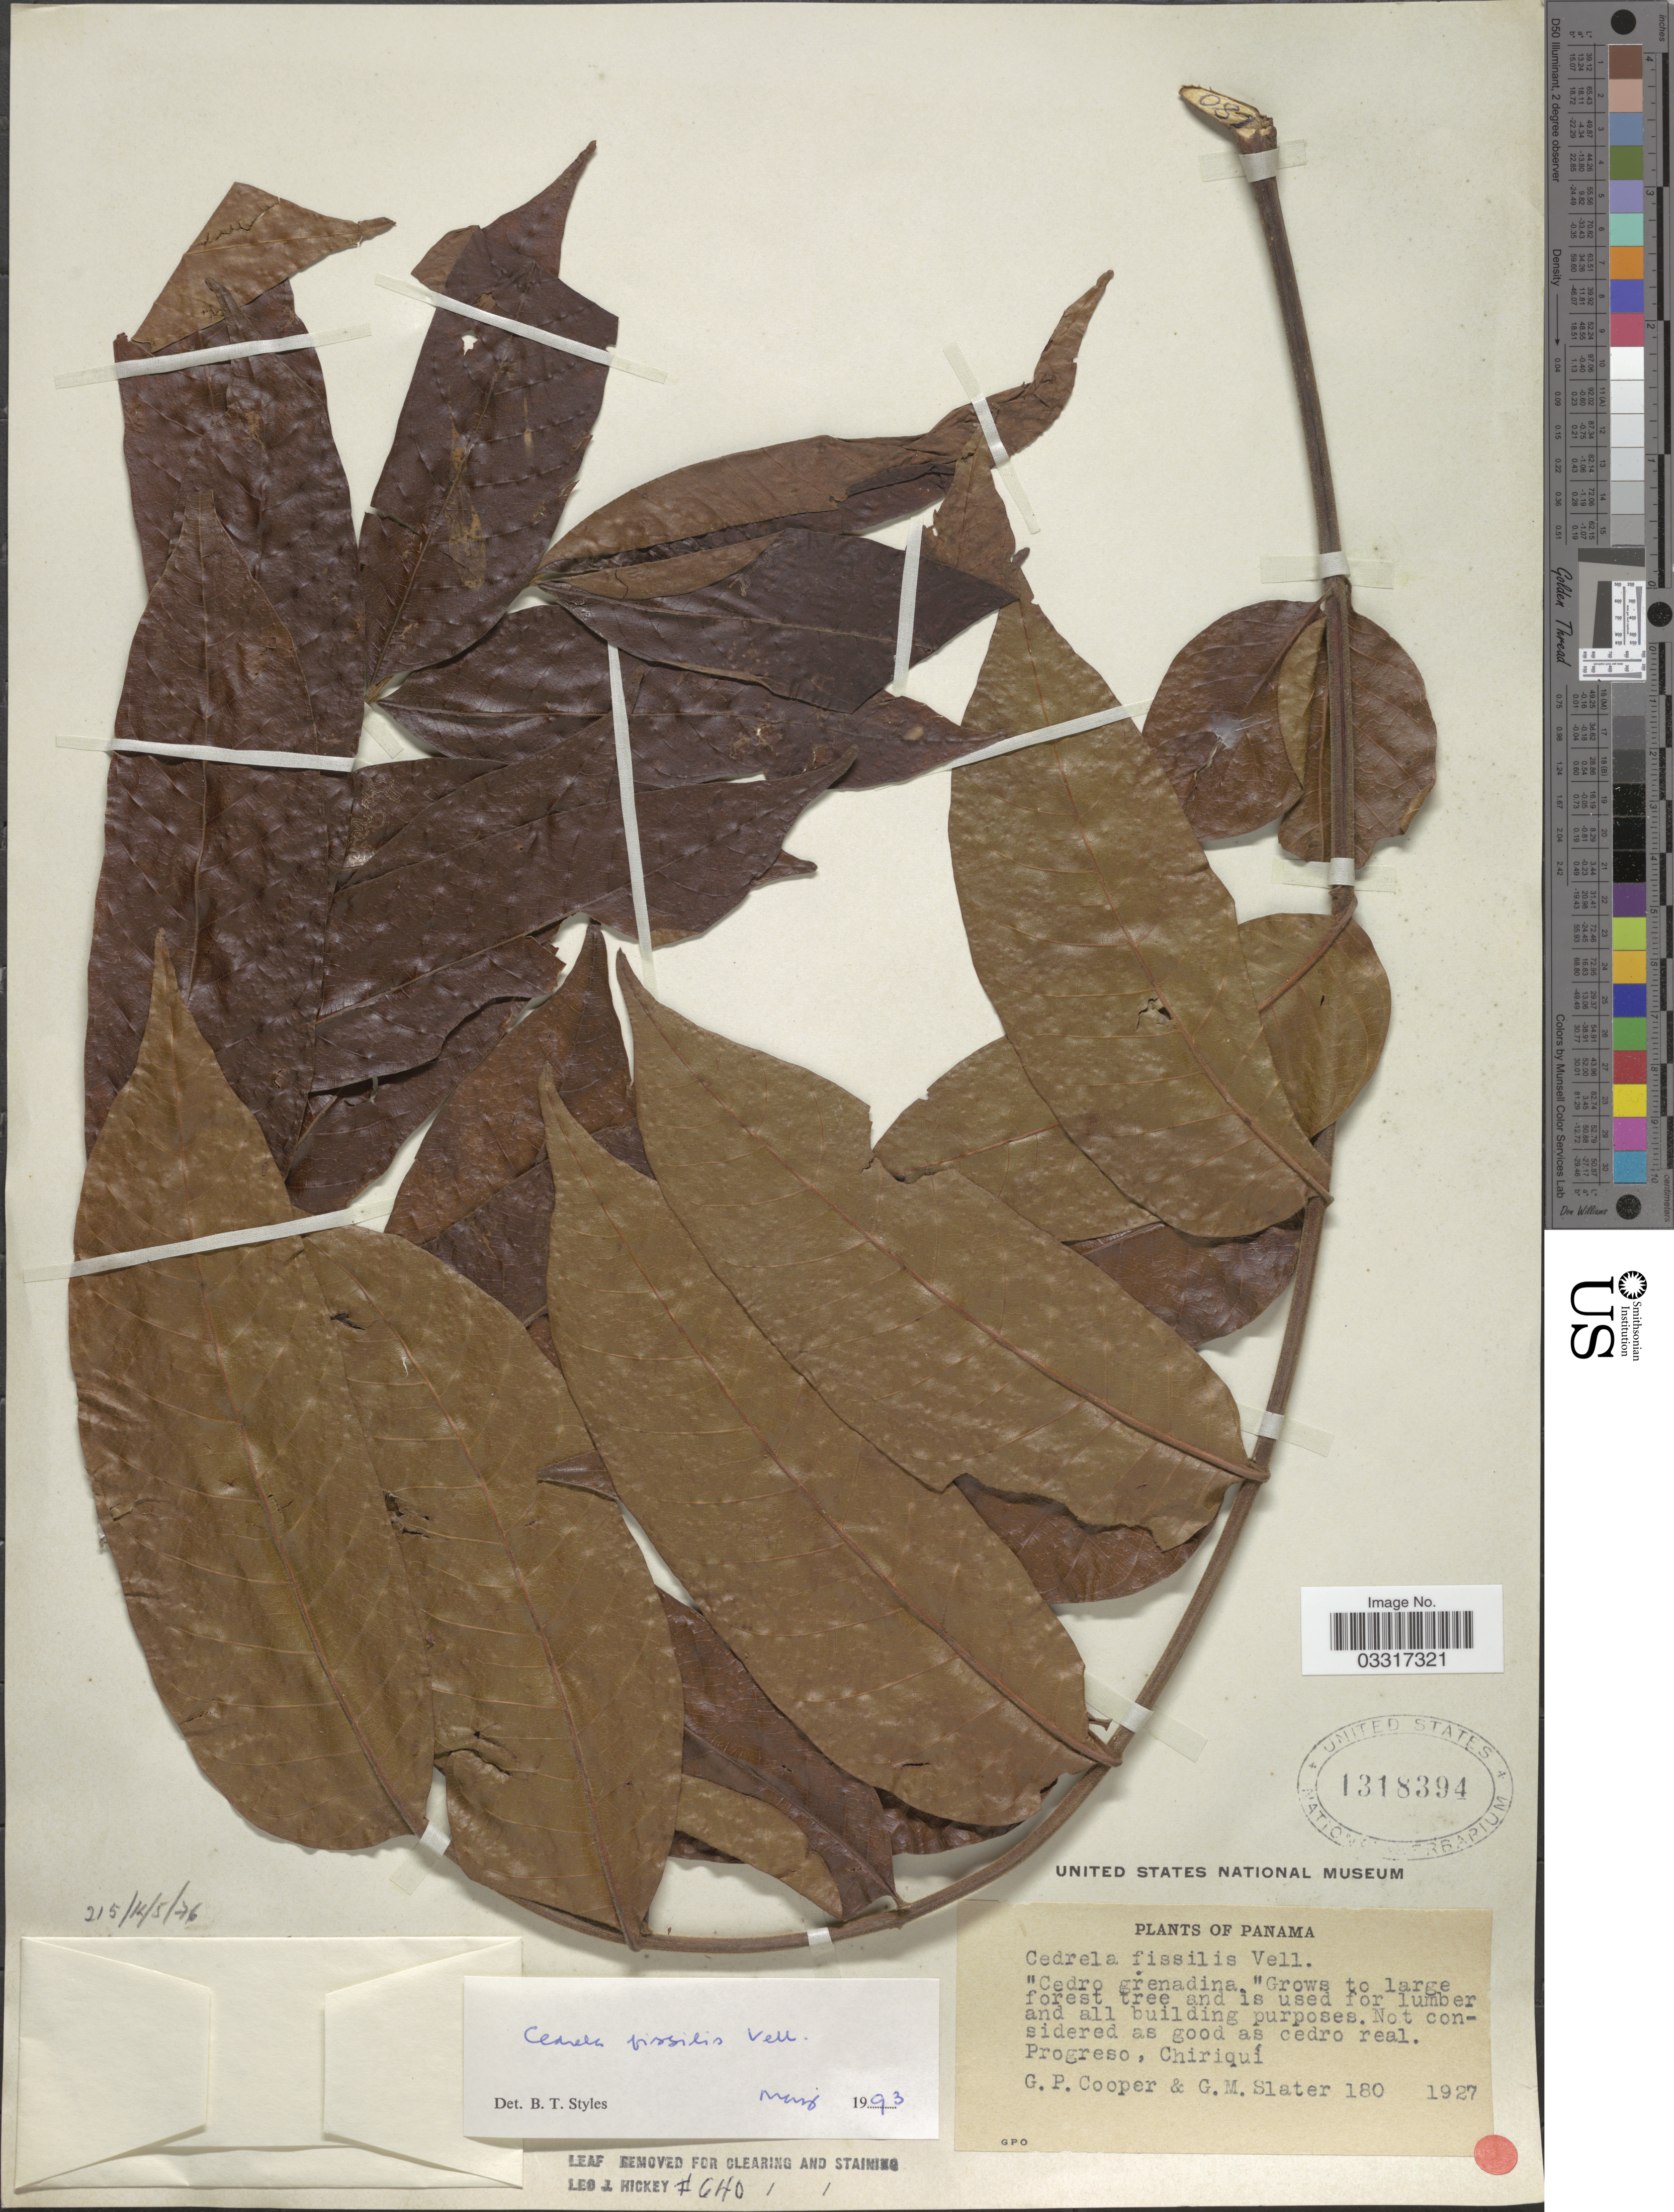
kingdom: Plantae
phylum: Tracheophyta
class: Magnoliopsida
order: Sapindales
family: Meliaceae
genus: Cedrela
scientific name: Cedrela fissilis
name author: Vell.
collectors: G. Cooper & G. Slater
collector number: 180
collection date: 1927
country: Panama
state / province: Chiriqui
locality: Progreso.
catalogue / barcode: US 1318394